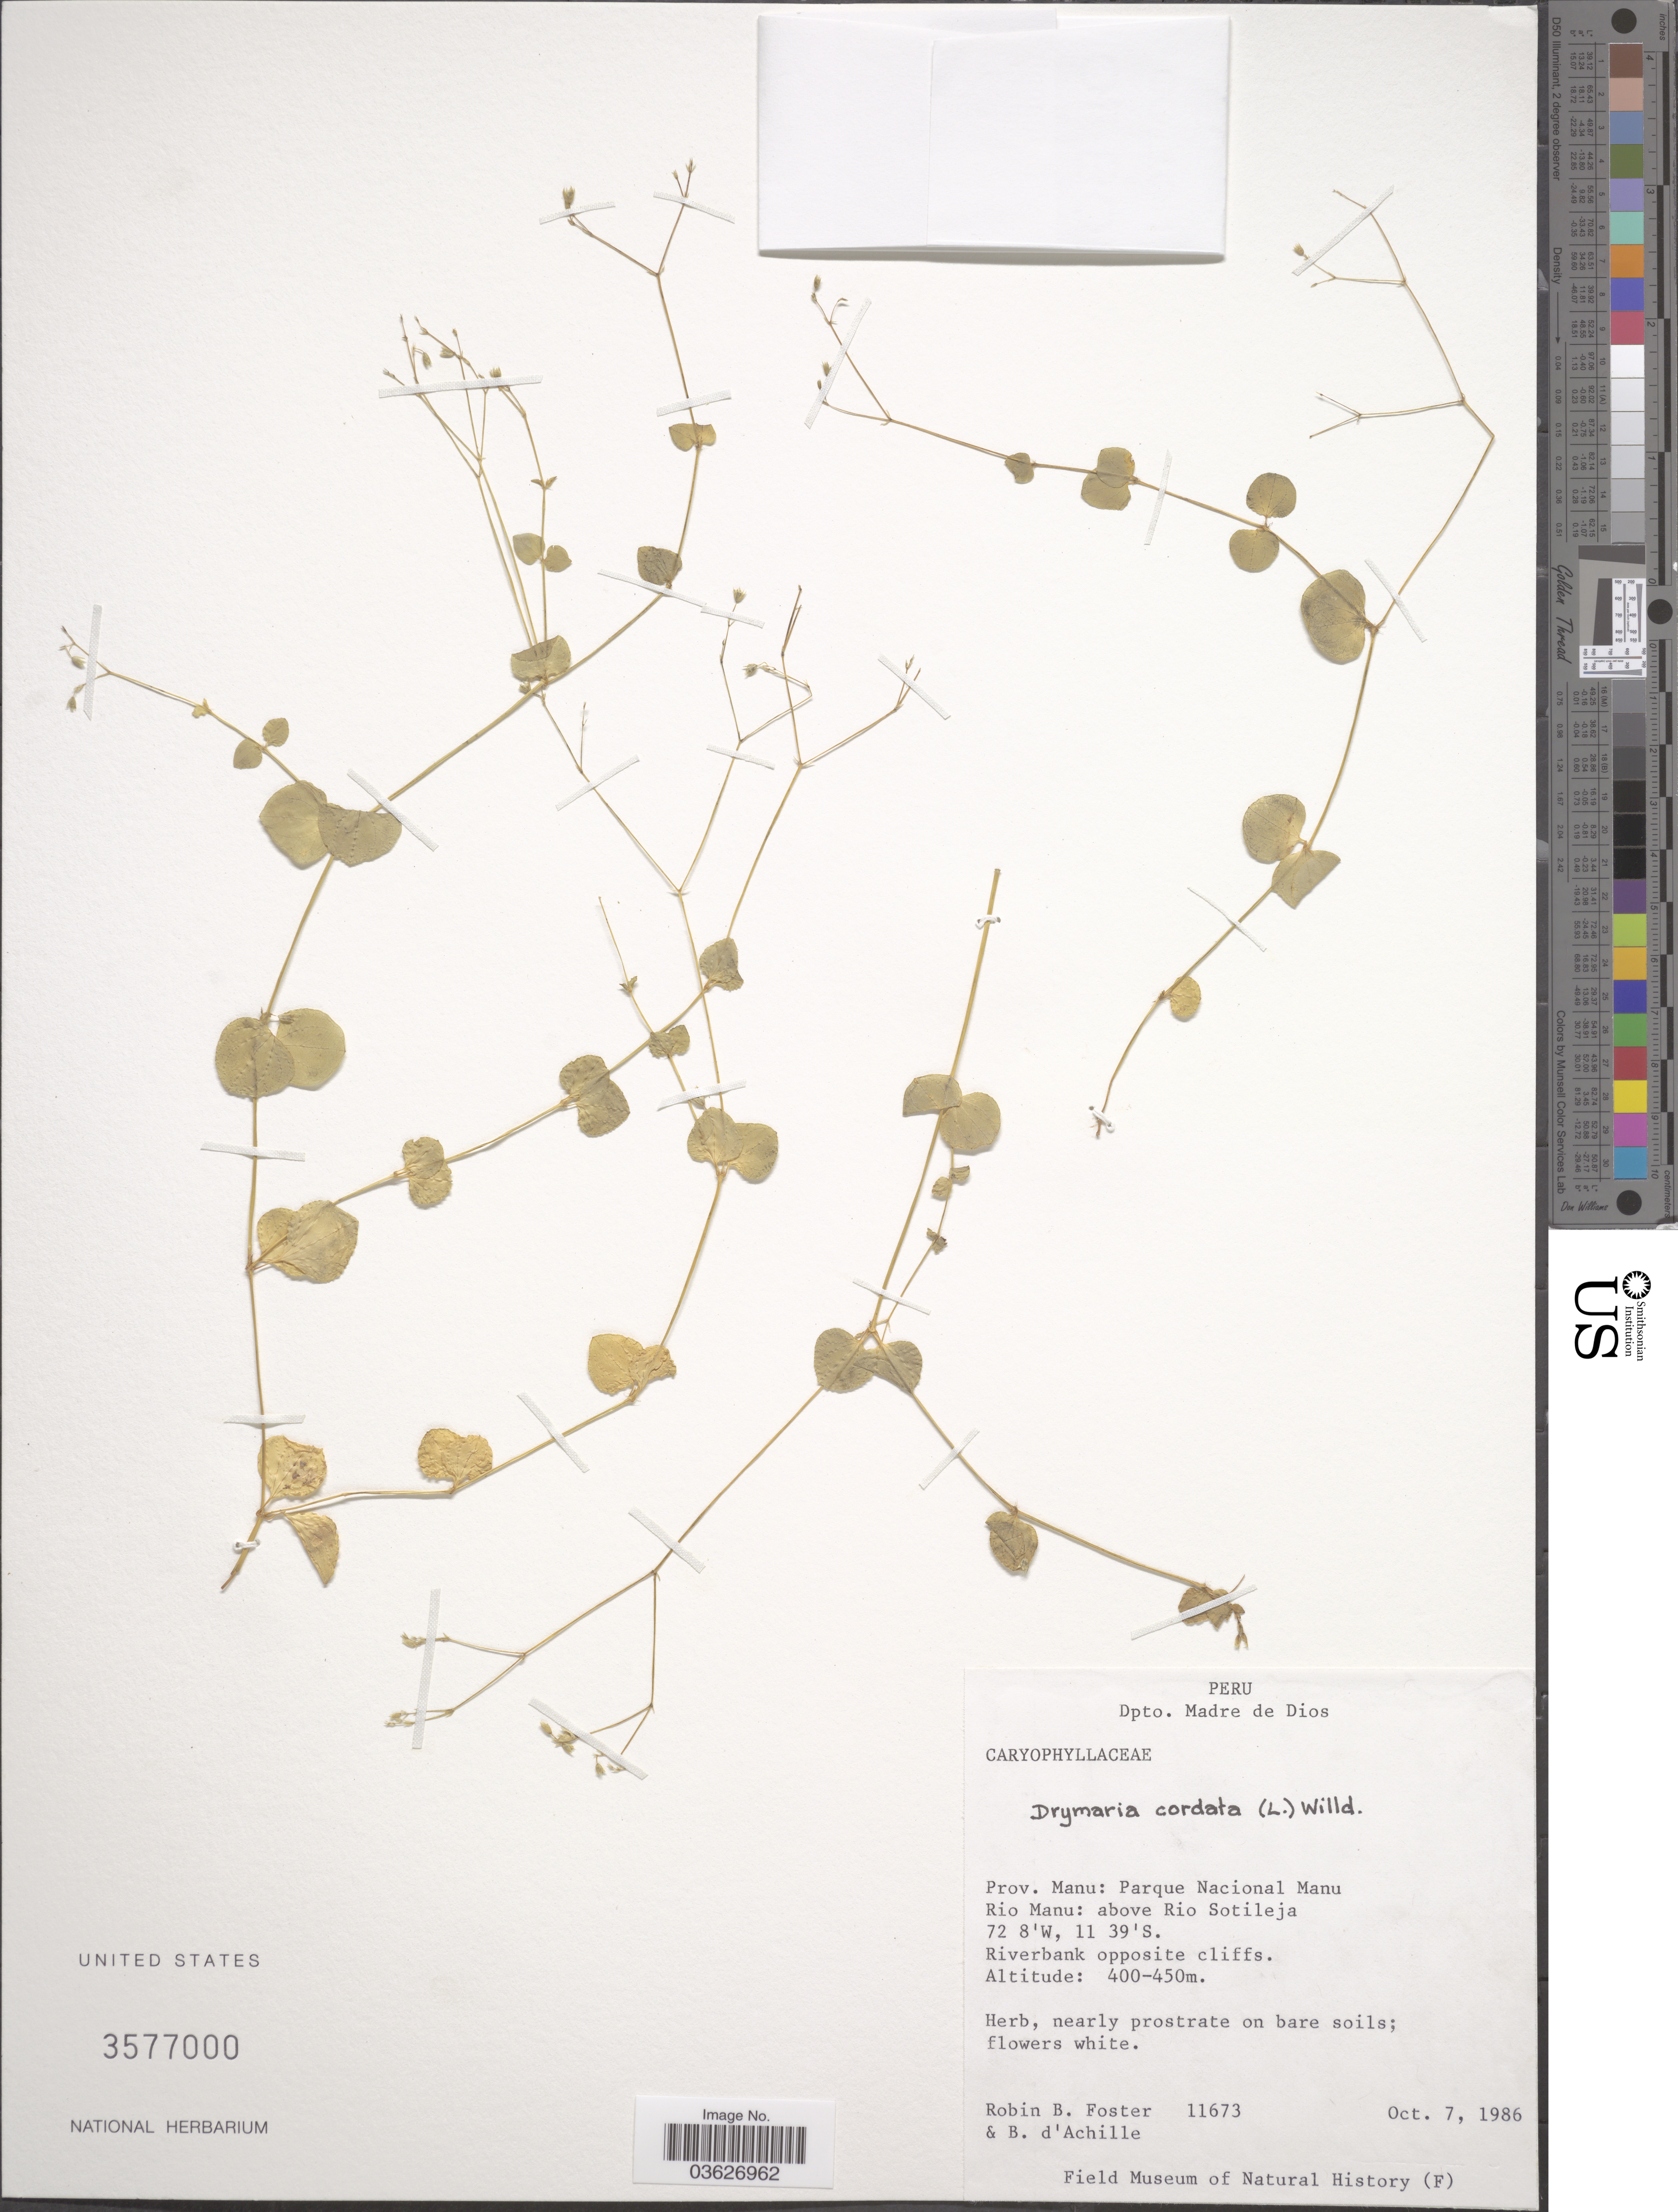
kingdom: Plantae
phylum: Tracheophyta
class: Magnoliopsida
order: Caryophyllales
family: Caryophyllaceae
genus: Drymaria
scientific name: Drymaria cordata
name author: (L.) Willd. ex Schult.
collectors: R. B. Foster & B. d'Achille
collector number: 11673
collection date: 1986-10-07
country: Peru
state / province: Madre de Dios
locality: Dpto. Madre de Dios. Prov. Manu: Parque Nacional Manu, Rio Manu: above Rio Sotileja.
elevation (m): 400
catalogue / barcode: US 3577000